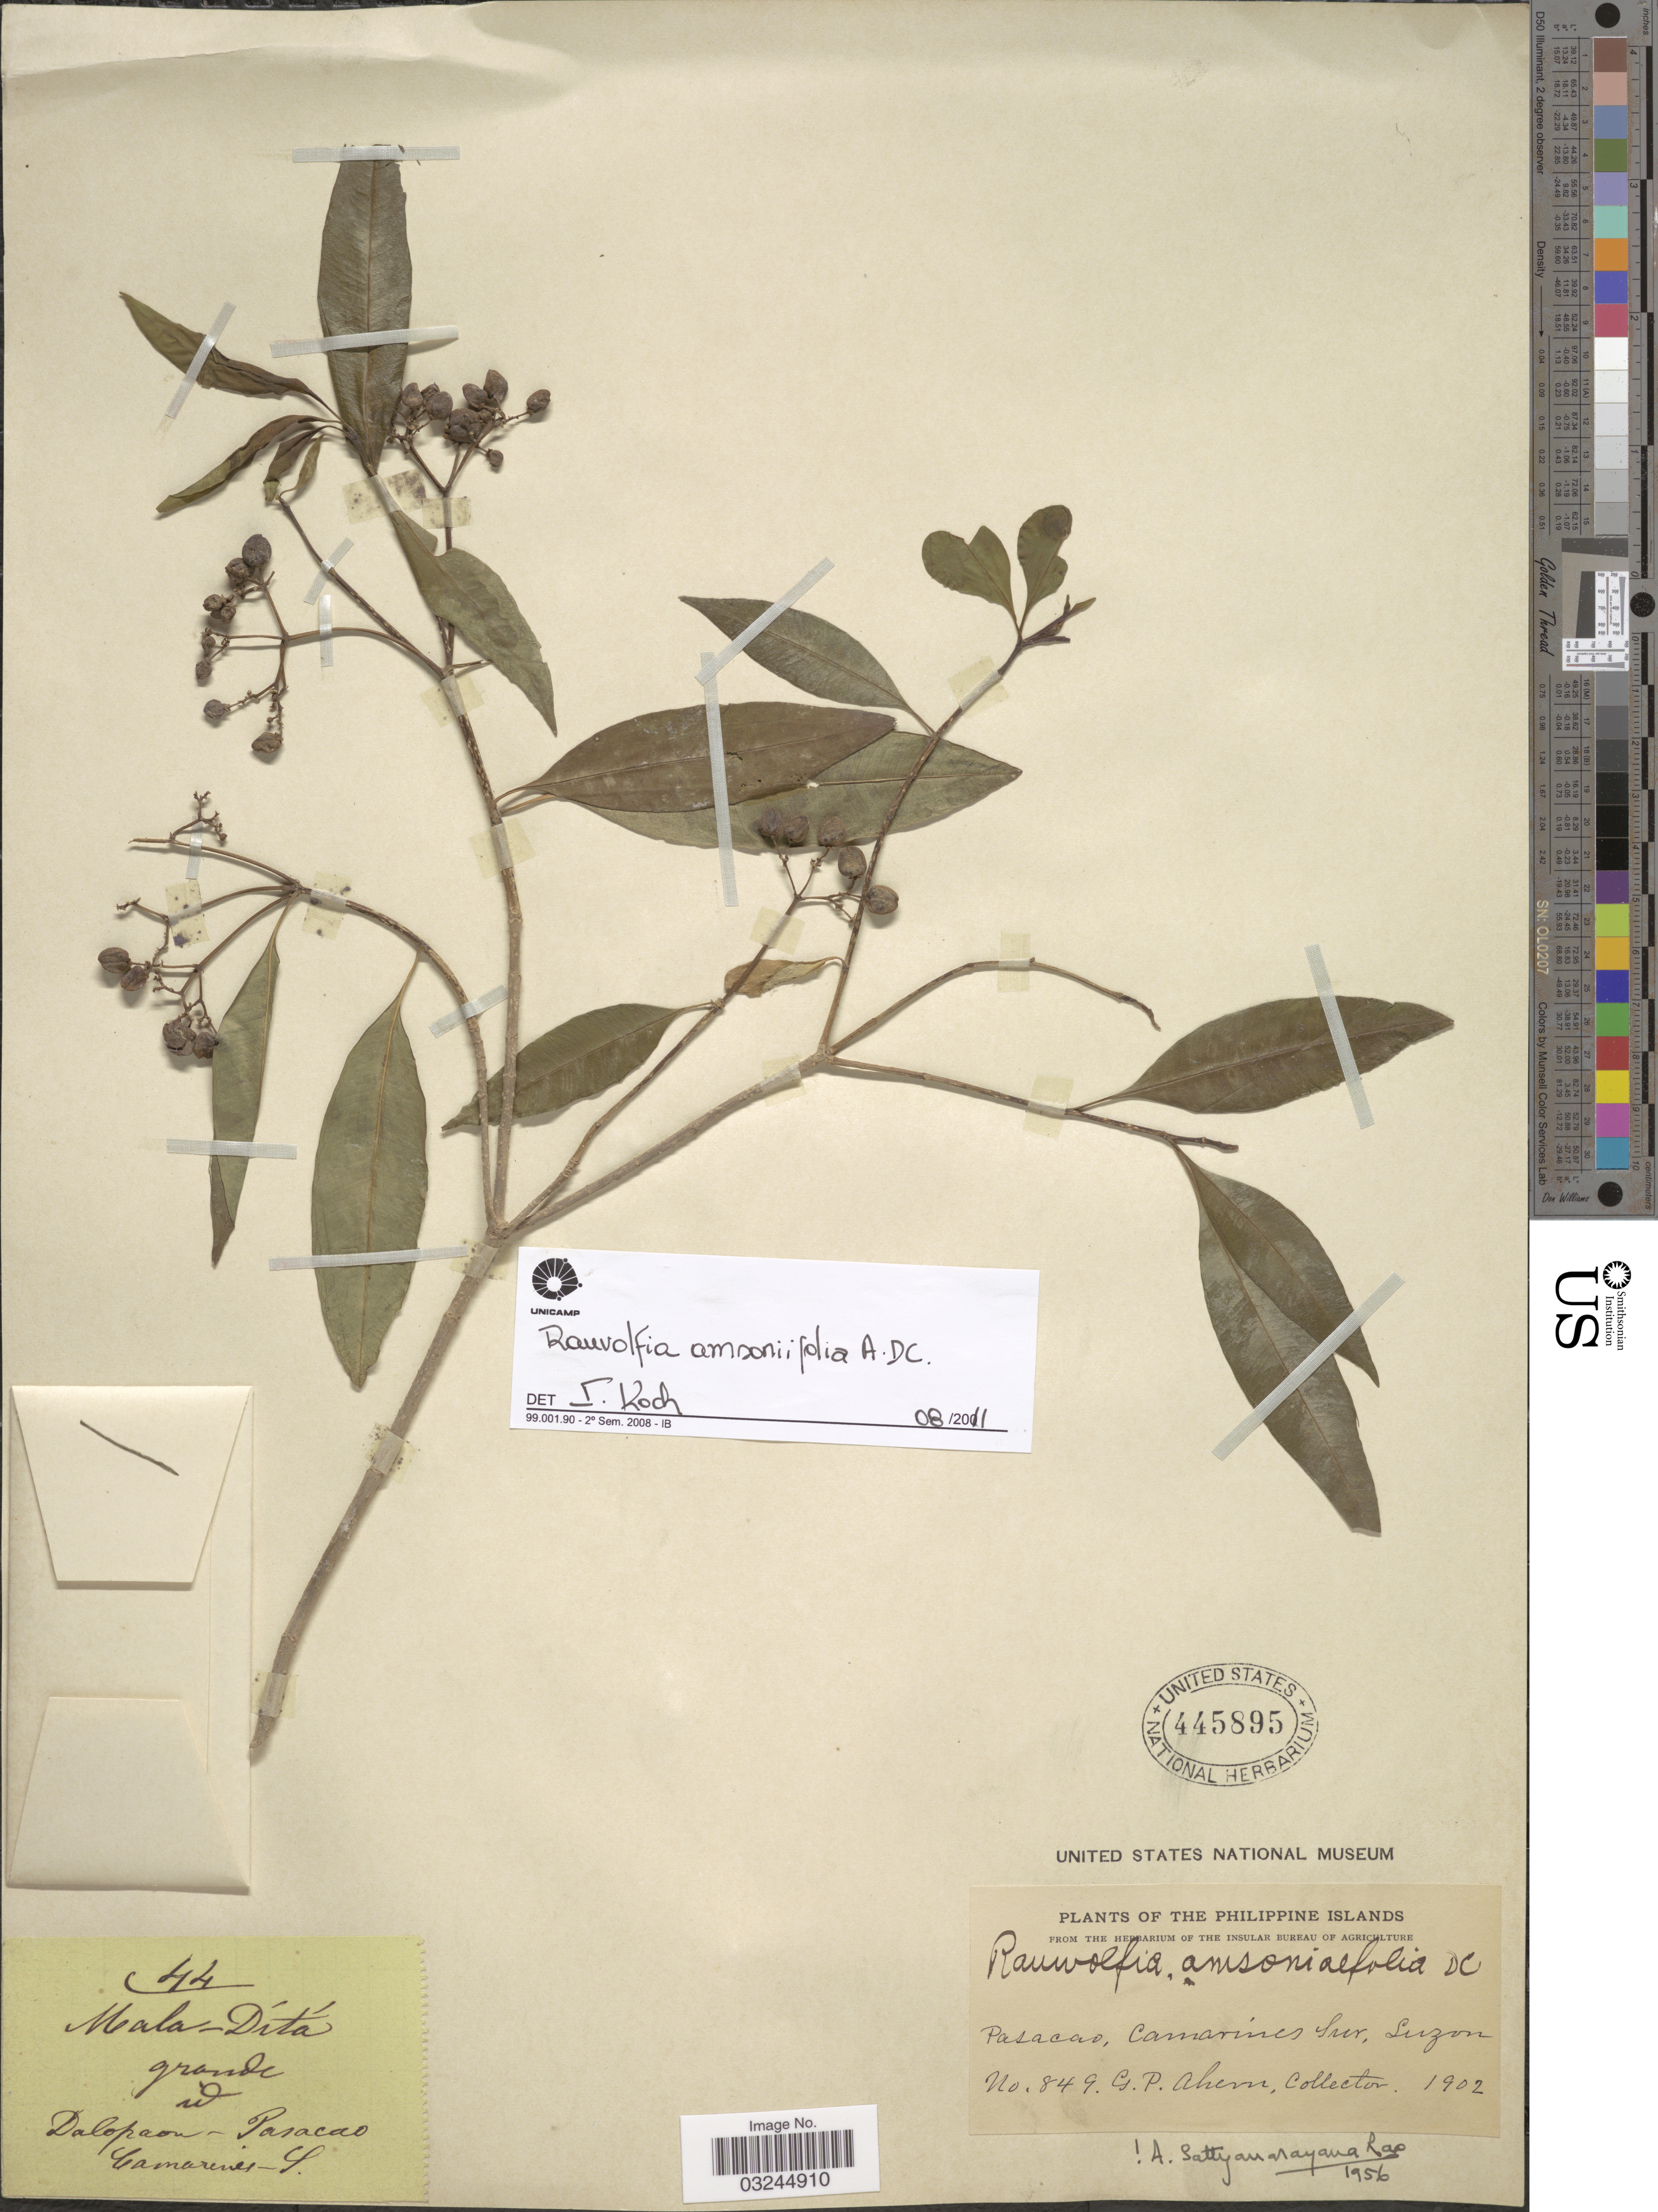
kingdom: Plantae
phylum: Tracheophyta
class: Magnoliopsida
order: Gentianales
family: Apocynaceae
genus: Rauvolfia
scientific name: Rauvolfia amsoniifolia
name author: A. DC.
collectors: G. Ahern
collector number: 849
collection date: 1902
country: Philippines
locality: Philippine Islands. Pasacao, Camarines Sur, Luzon.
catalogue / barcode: US 445895